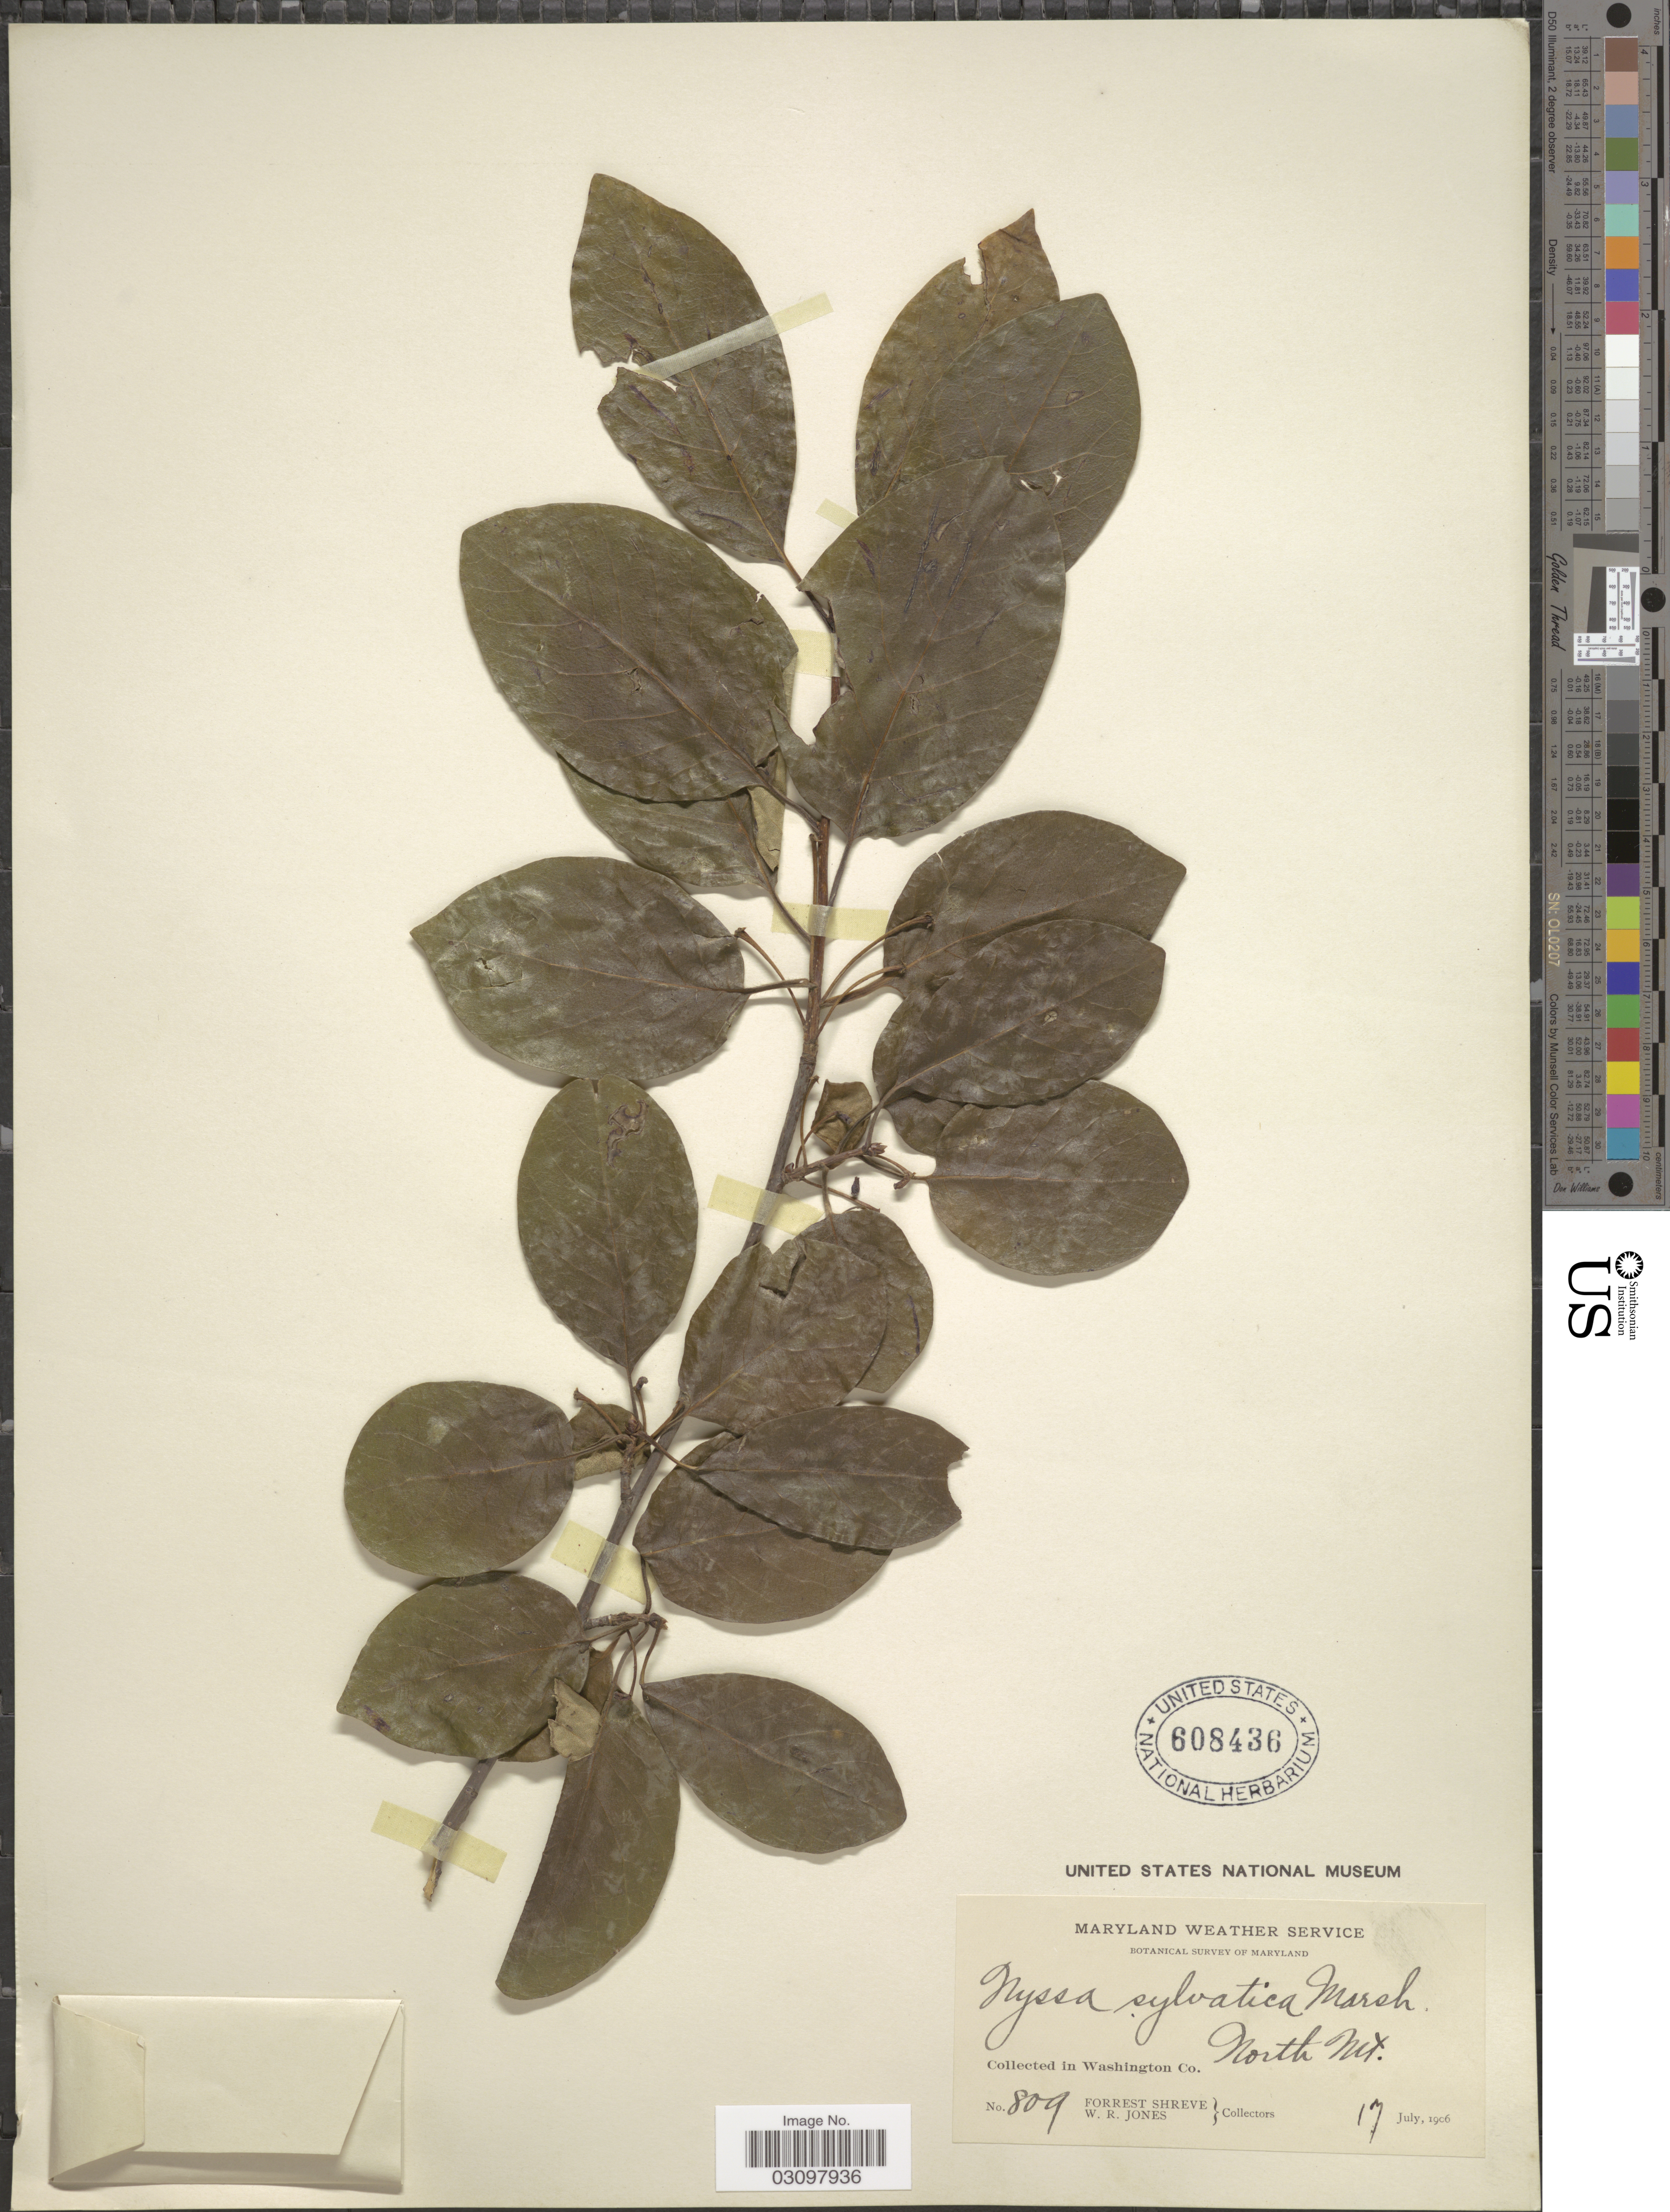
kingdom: Plantae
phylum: Tracheophyta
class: Magnoliopsida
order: Cornales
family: Nyssaceae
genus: Nyssa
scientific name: Nyssa sylvatica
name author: Marshall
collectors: F. Shreve & W. R. Jones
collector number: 809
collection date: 1906-07-17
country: United States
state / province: Maryland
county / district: Washington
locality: Washington Co. North Mt.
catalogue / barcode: US 608436